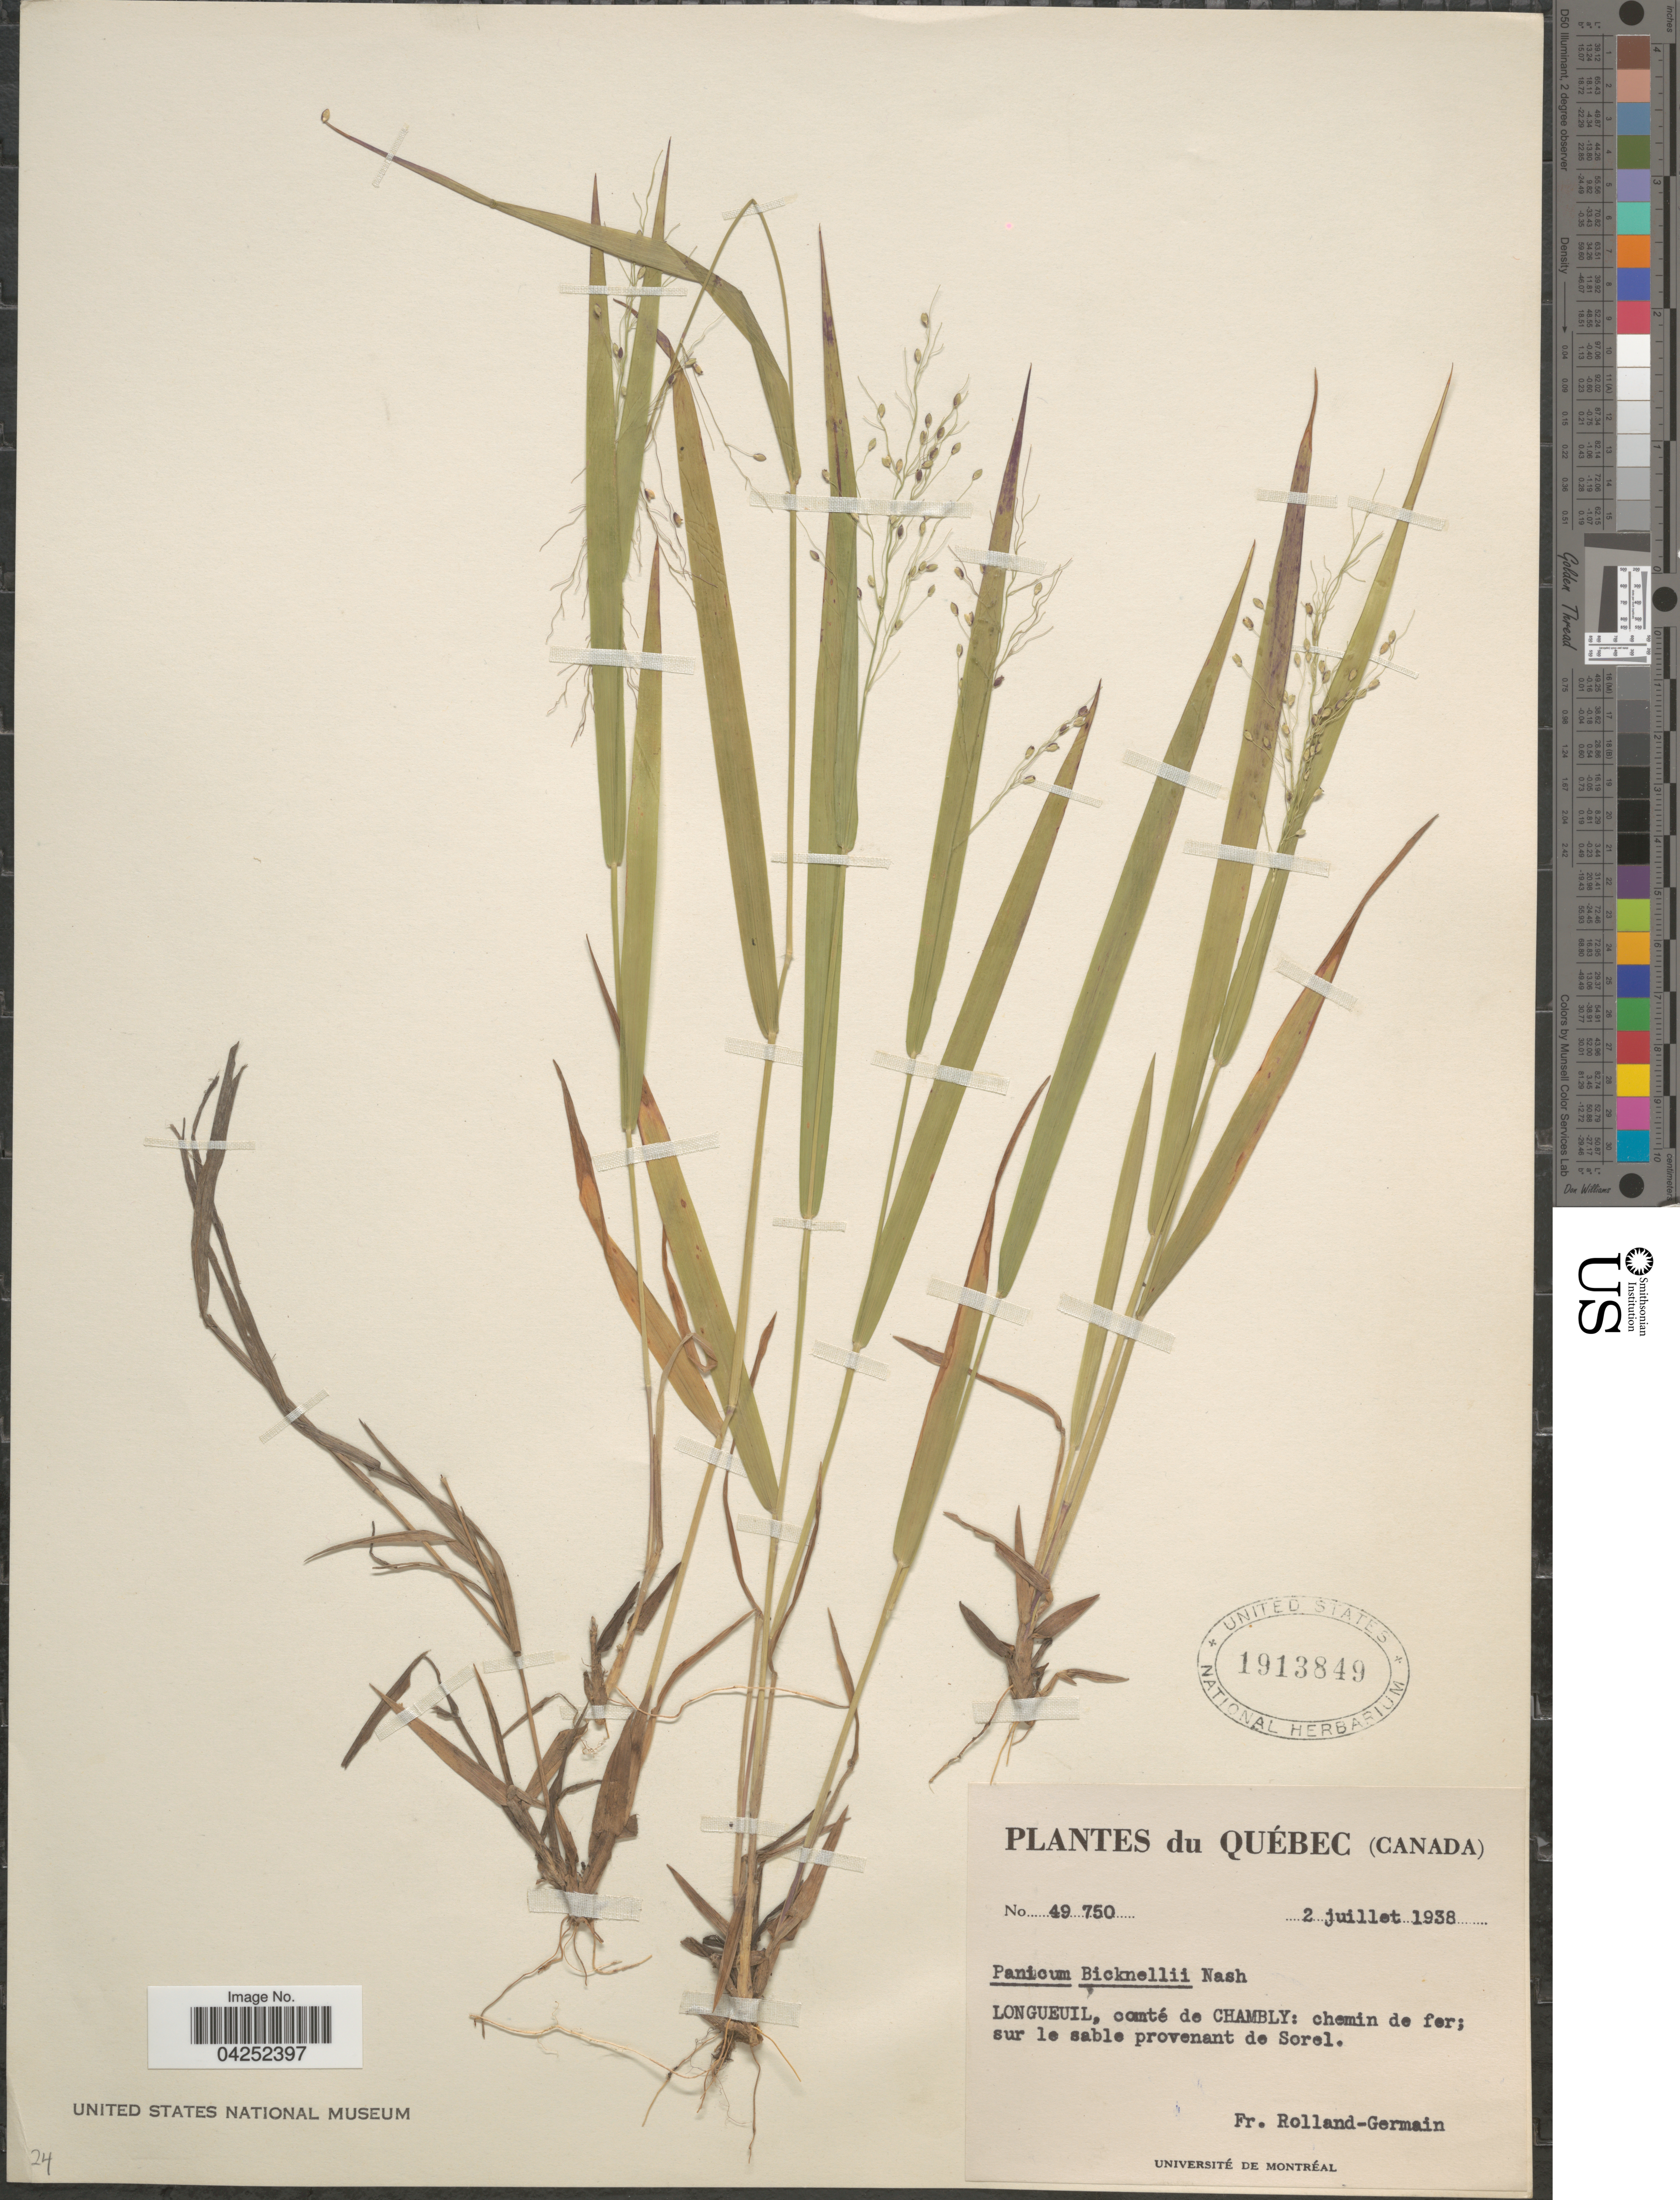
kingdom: Plantae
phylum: Tracheophyta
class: Liliopsida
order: Poales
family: Poaceae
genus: Dichanthelium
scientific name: Dichanthelium bicknellii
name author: (Nash) LeBlond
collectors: Rolland-Germain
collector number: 49750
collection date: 1938-07-02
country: Canada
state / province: Quebec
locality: Longueuil, comté de Chambly: chemin de fer; sur le sable provenant de Sorel.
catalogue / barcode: US 1913849